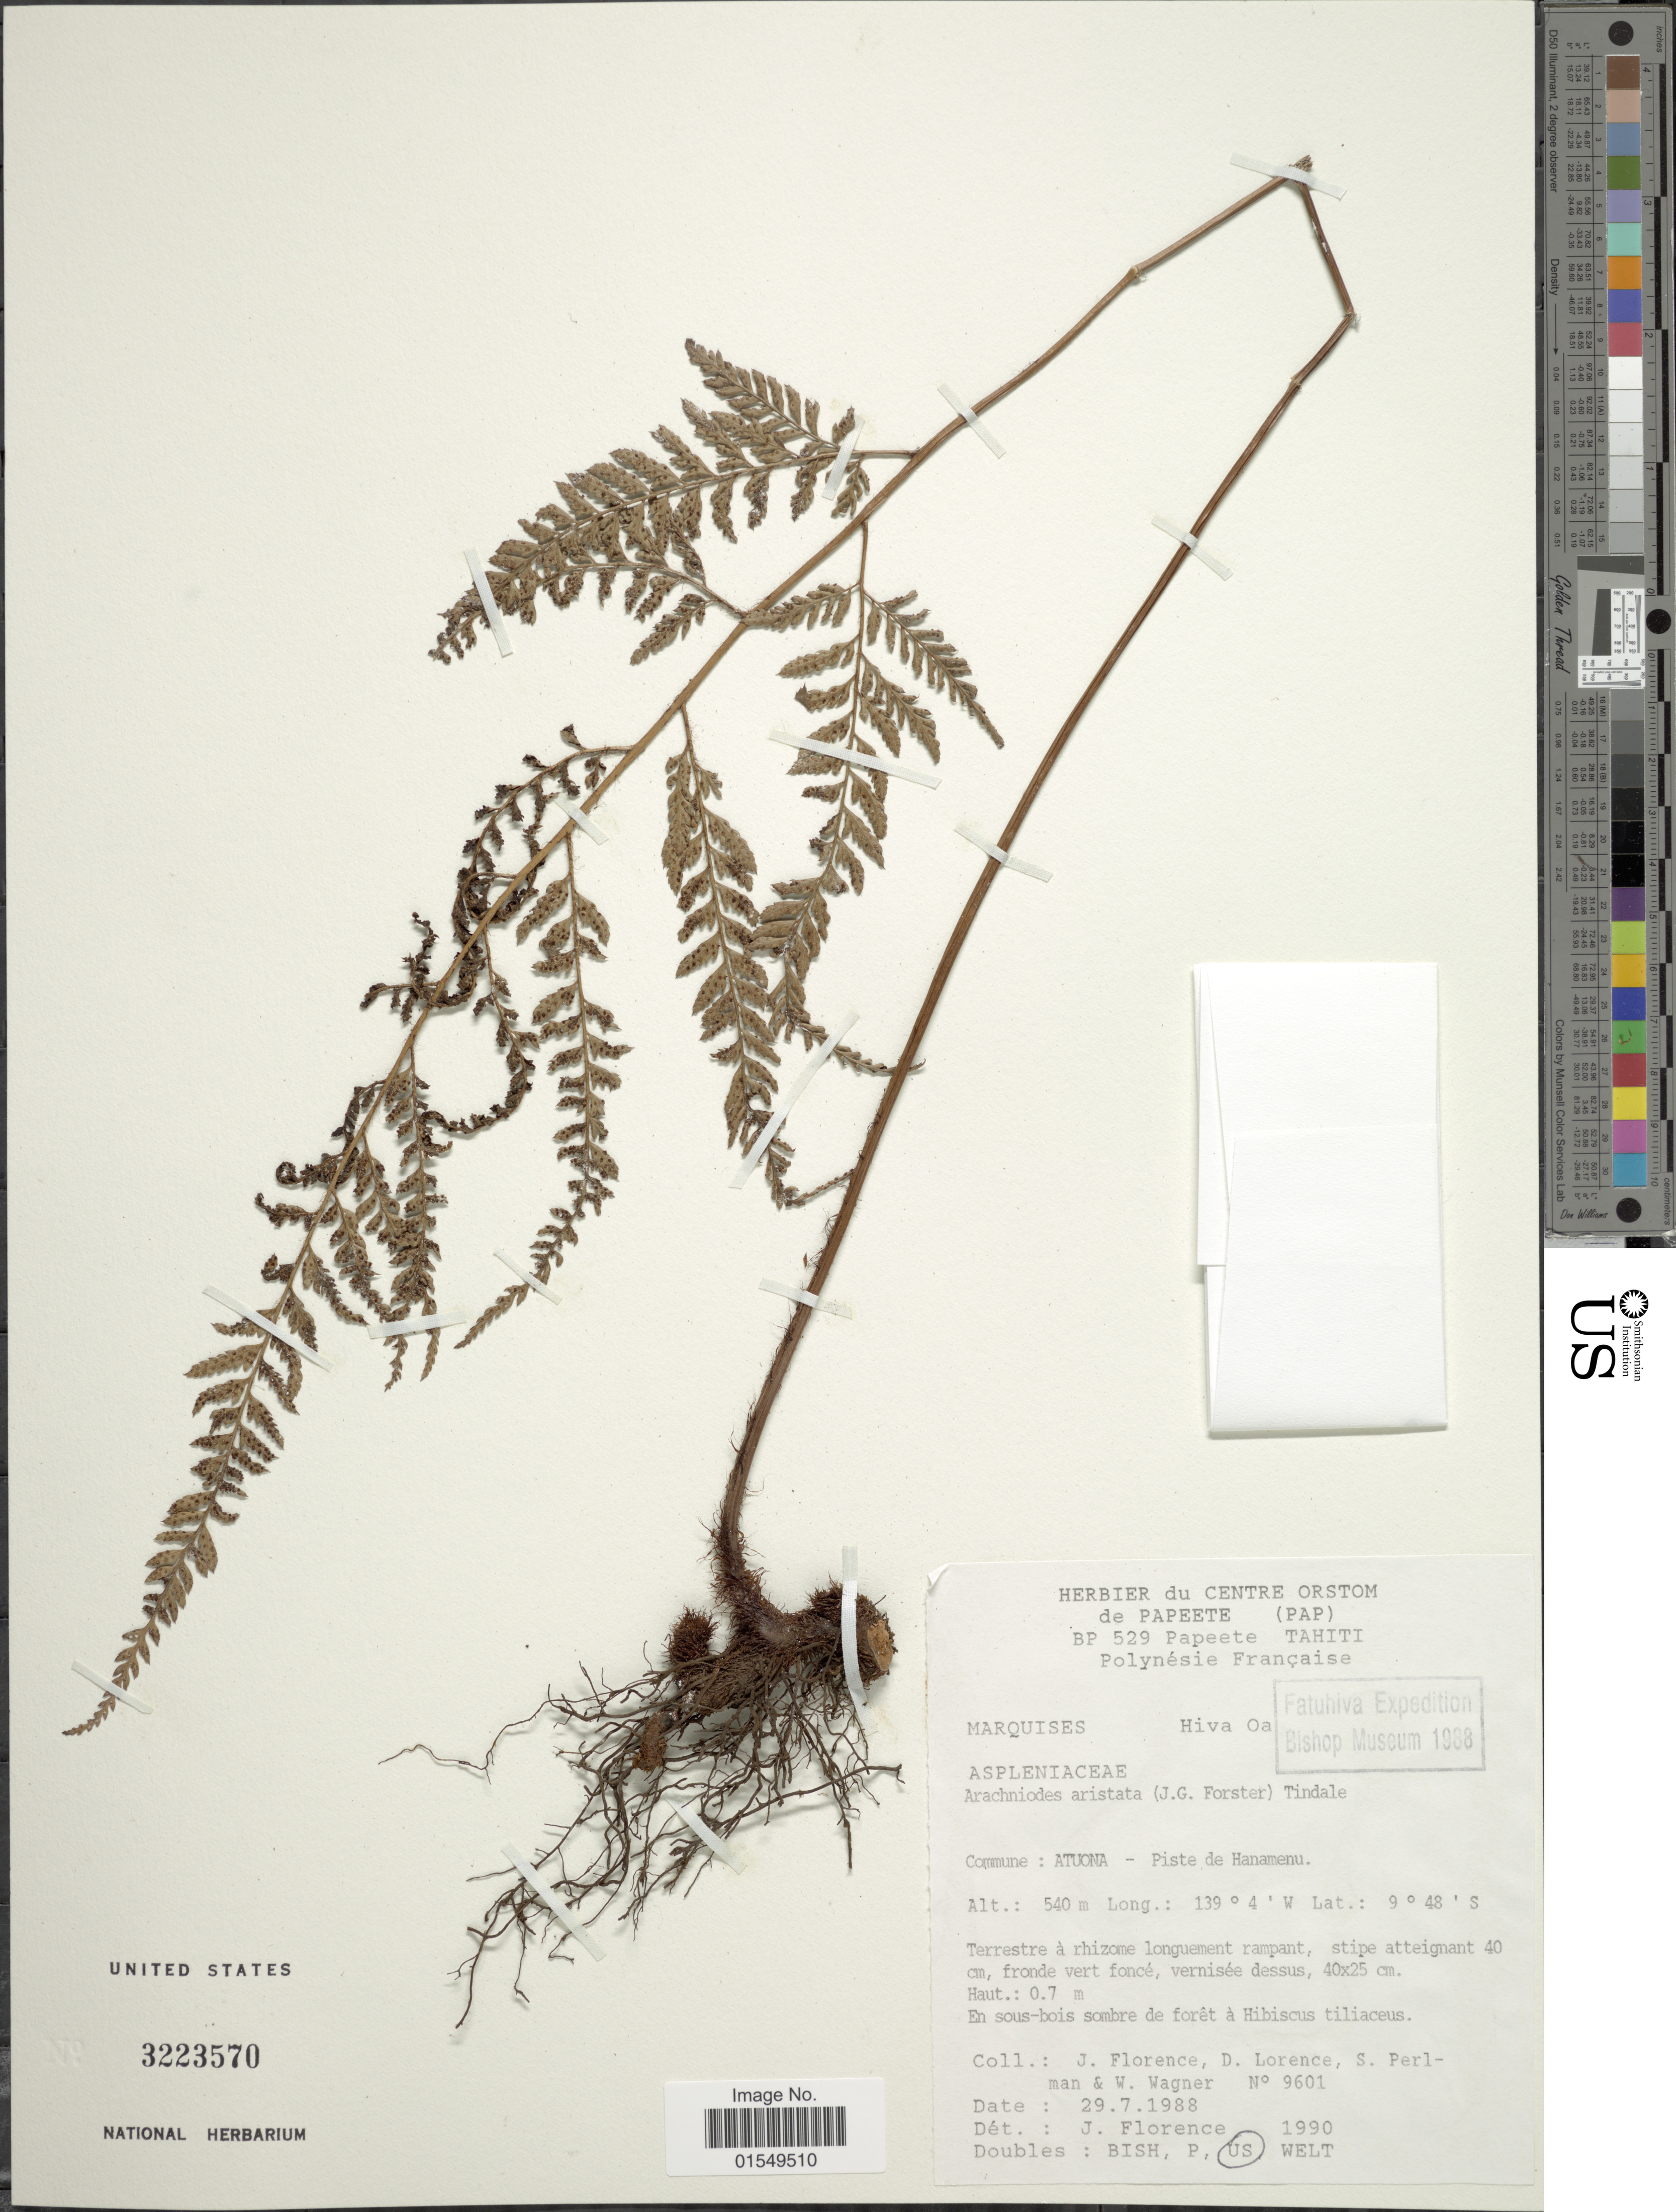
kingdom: Plantae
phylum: Tracheophyta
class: Polypodiopsida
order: Polypodiales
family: Dryopteridaceae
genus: Arachniodes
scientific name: Arachniodes aristata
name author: (G. Forst.) Tindale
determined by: Florence, J.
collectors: J. Florence, D. Lorence, S. P. Perlman & W. L. Wagner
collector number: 9601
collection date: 1988-07-29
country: French Polynesia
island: Hiva Oa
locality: Atuona, piste de Hanamenu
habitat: En sous-bois sombre de forêt à Hibiscus tiliaceus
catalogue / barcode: US 3223570